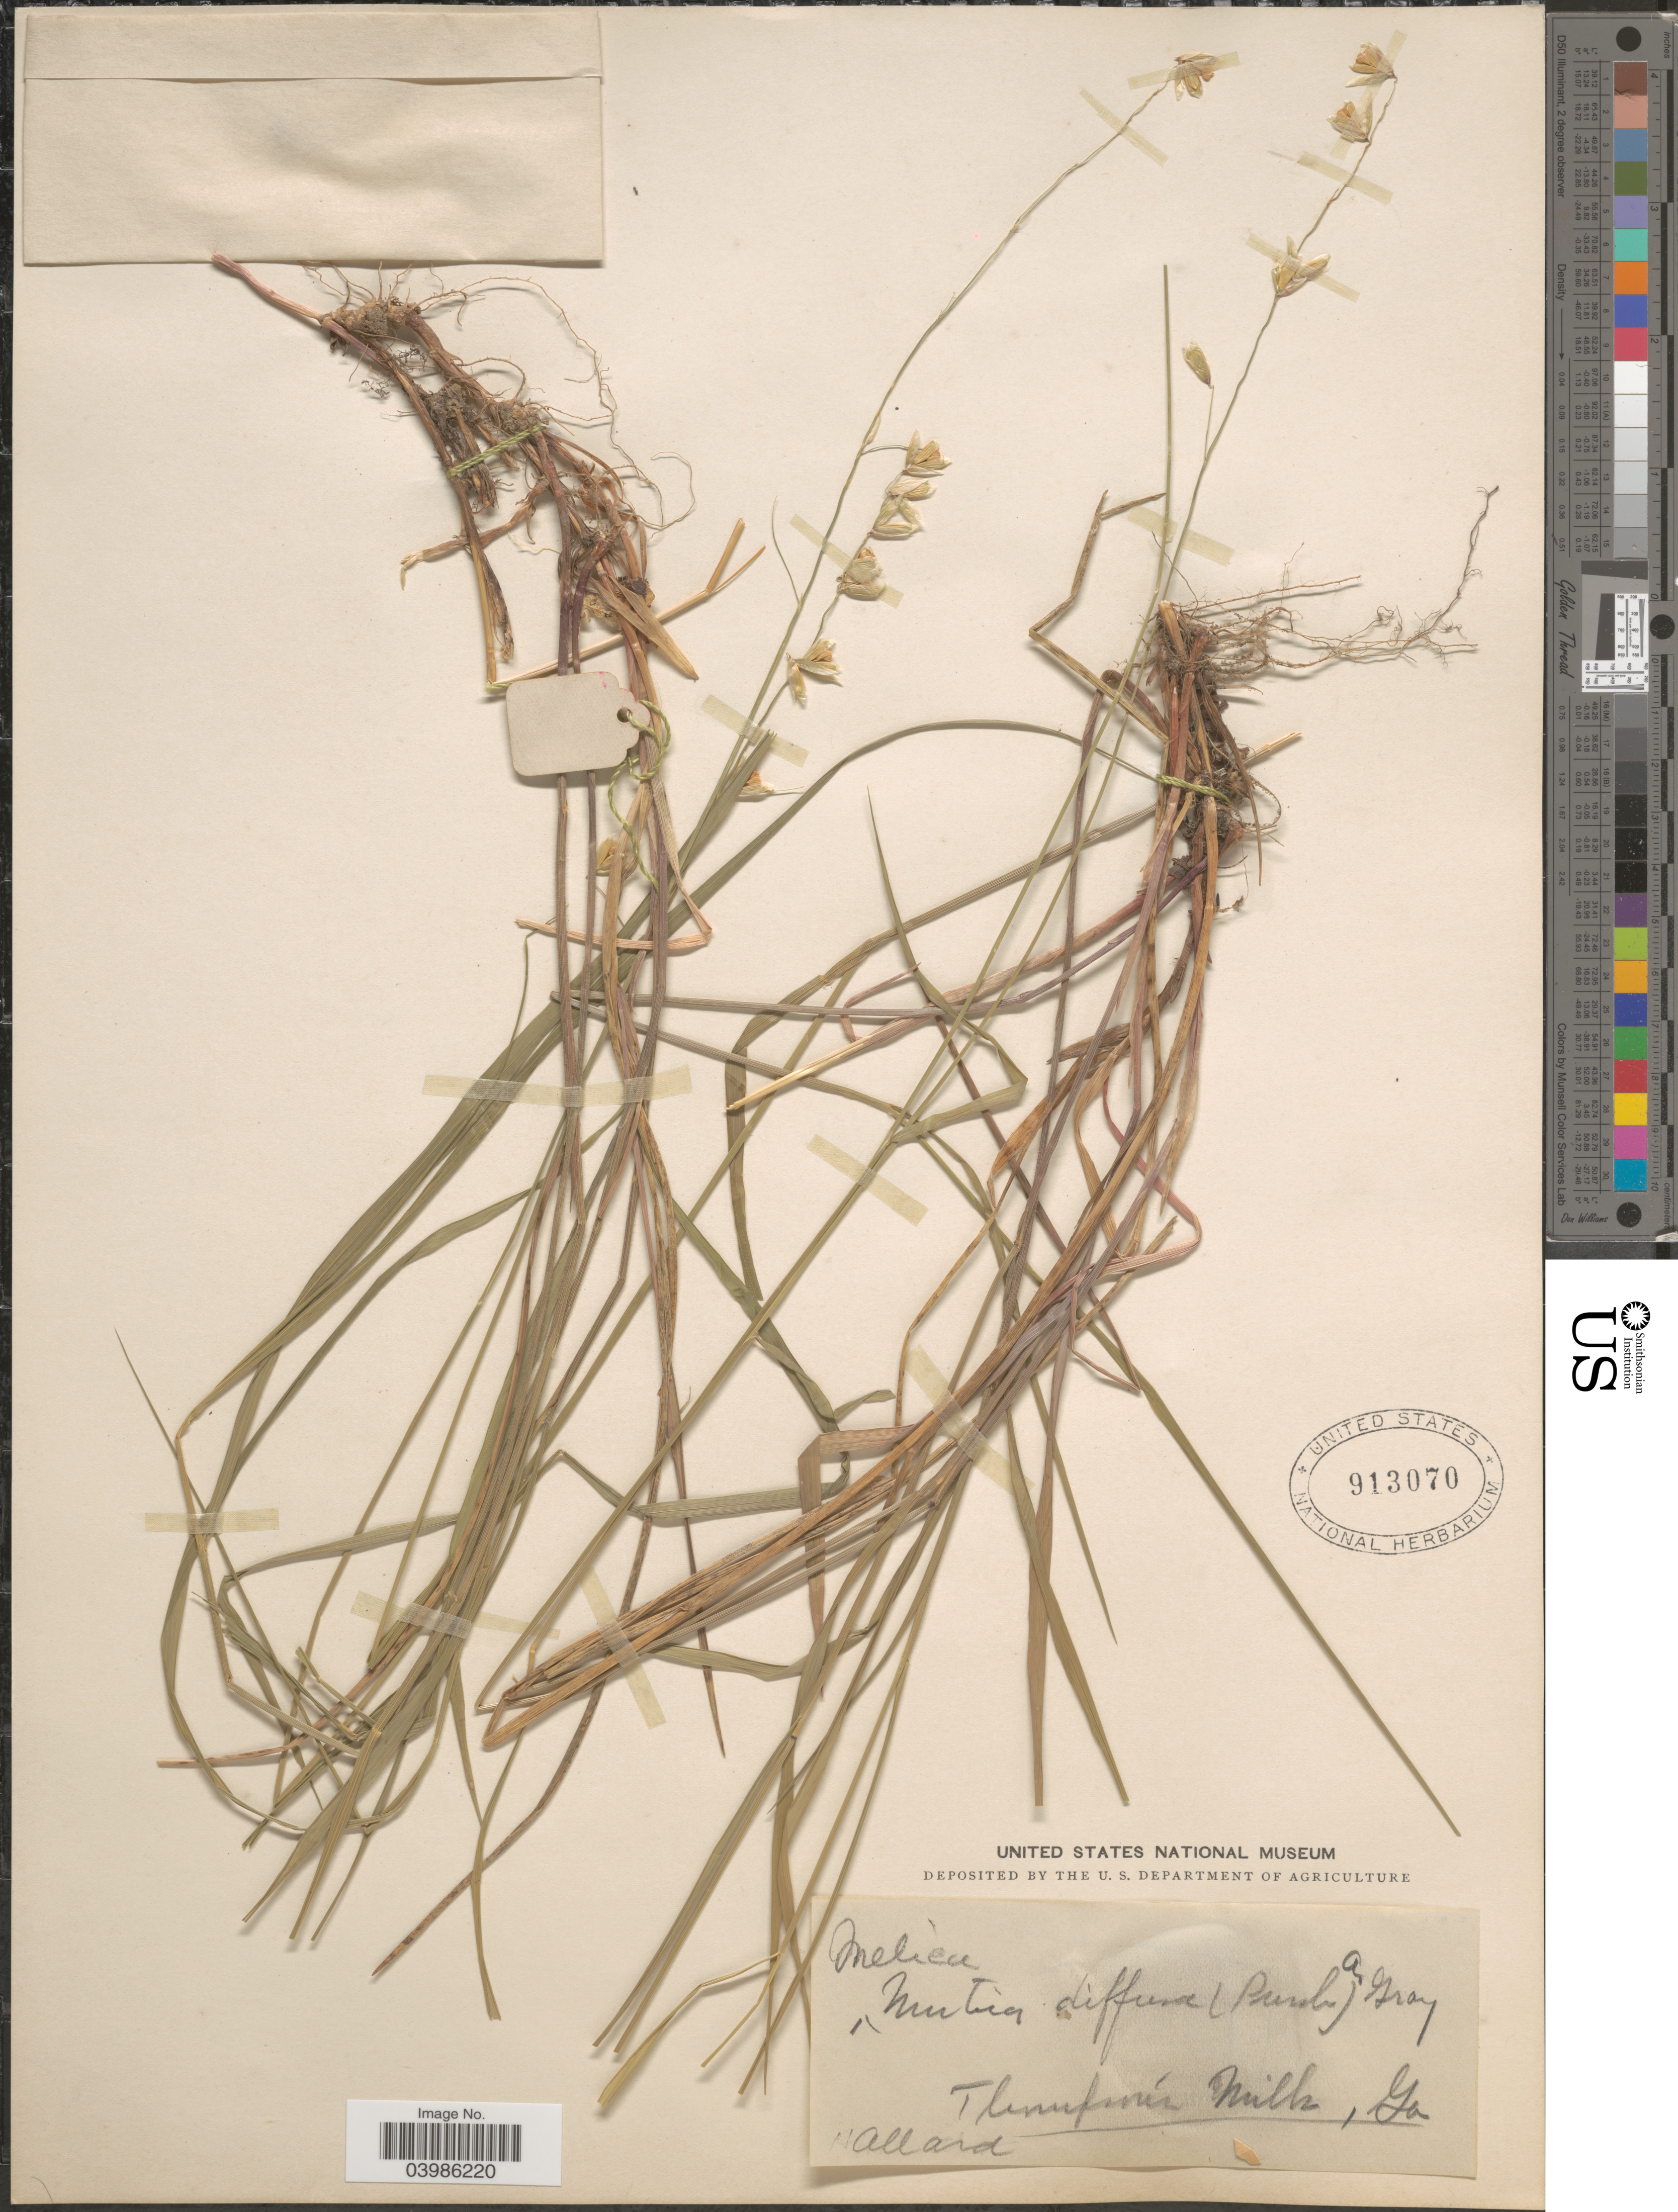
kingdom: Plantae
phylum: Tracheophyta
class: Liliopsida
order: Poales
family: Poaceae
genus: Melica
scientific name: Melica mutica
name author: Walter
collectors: H. A. Allard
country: United States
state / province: Georgia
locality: Thompson's Mills.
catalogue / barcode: US 913070